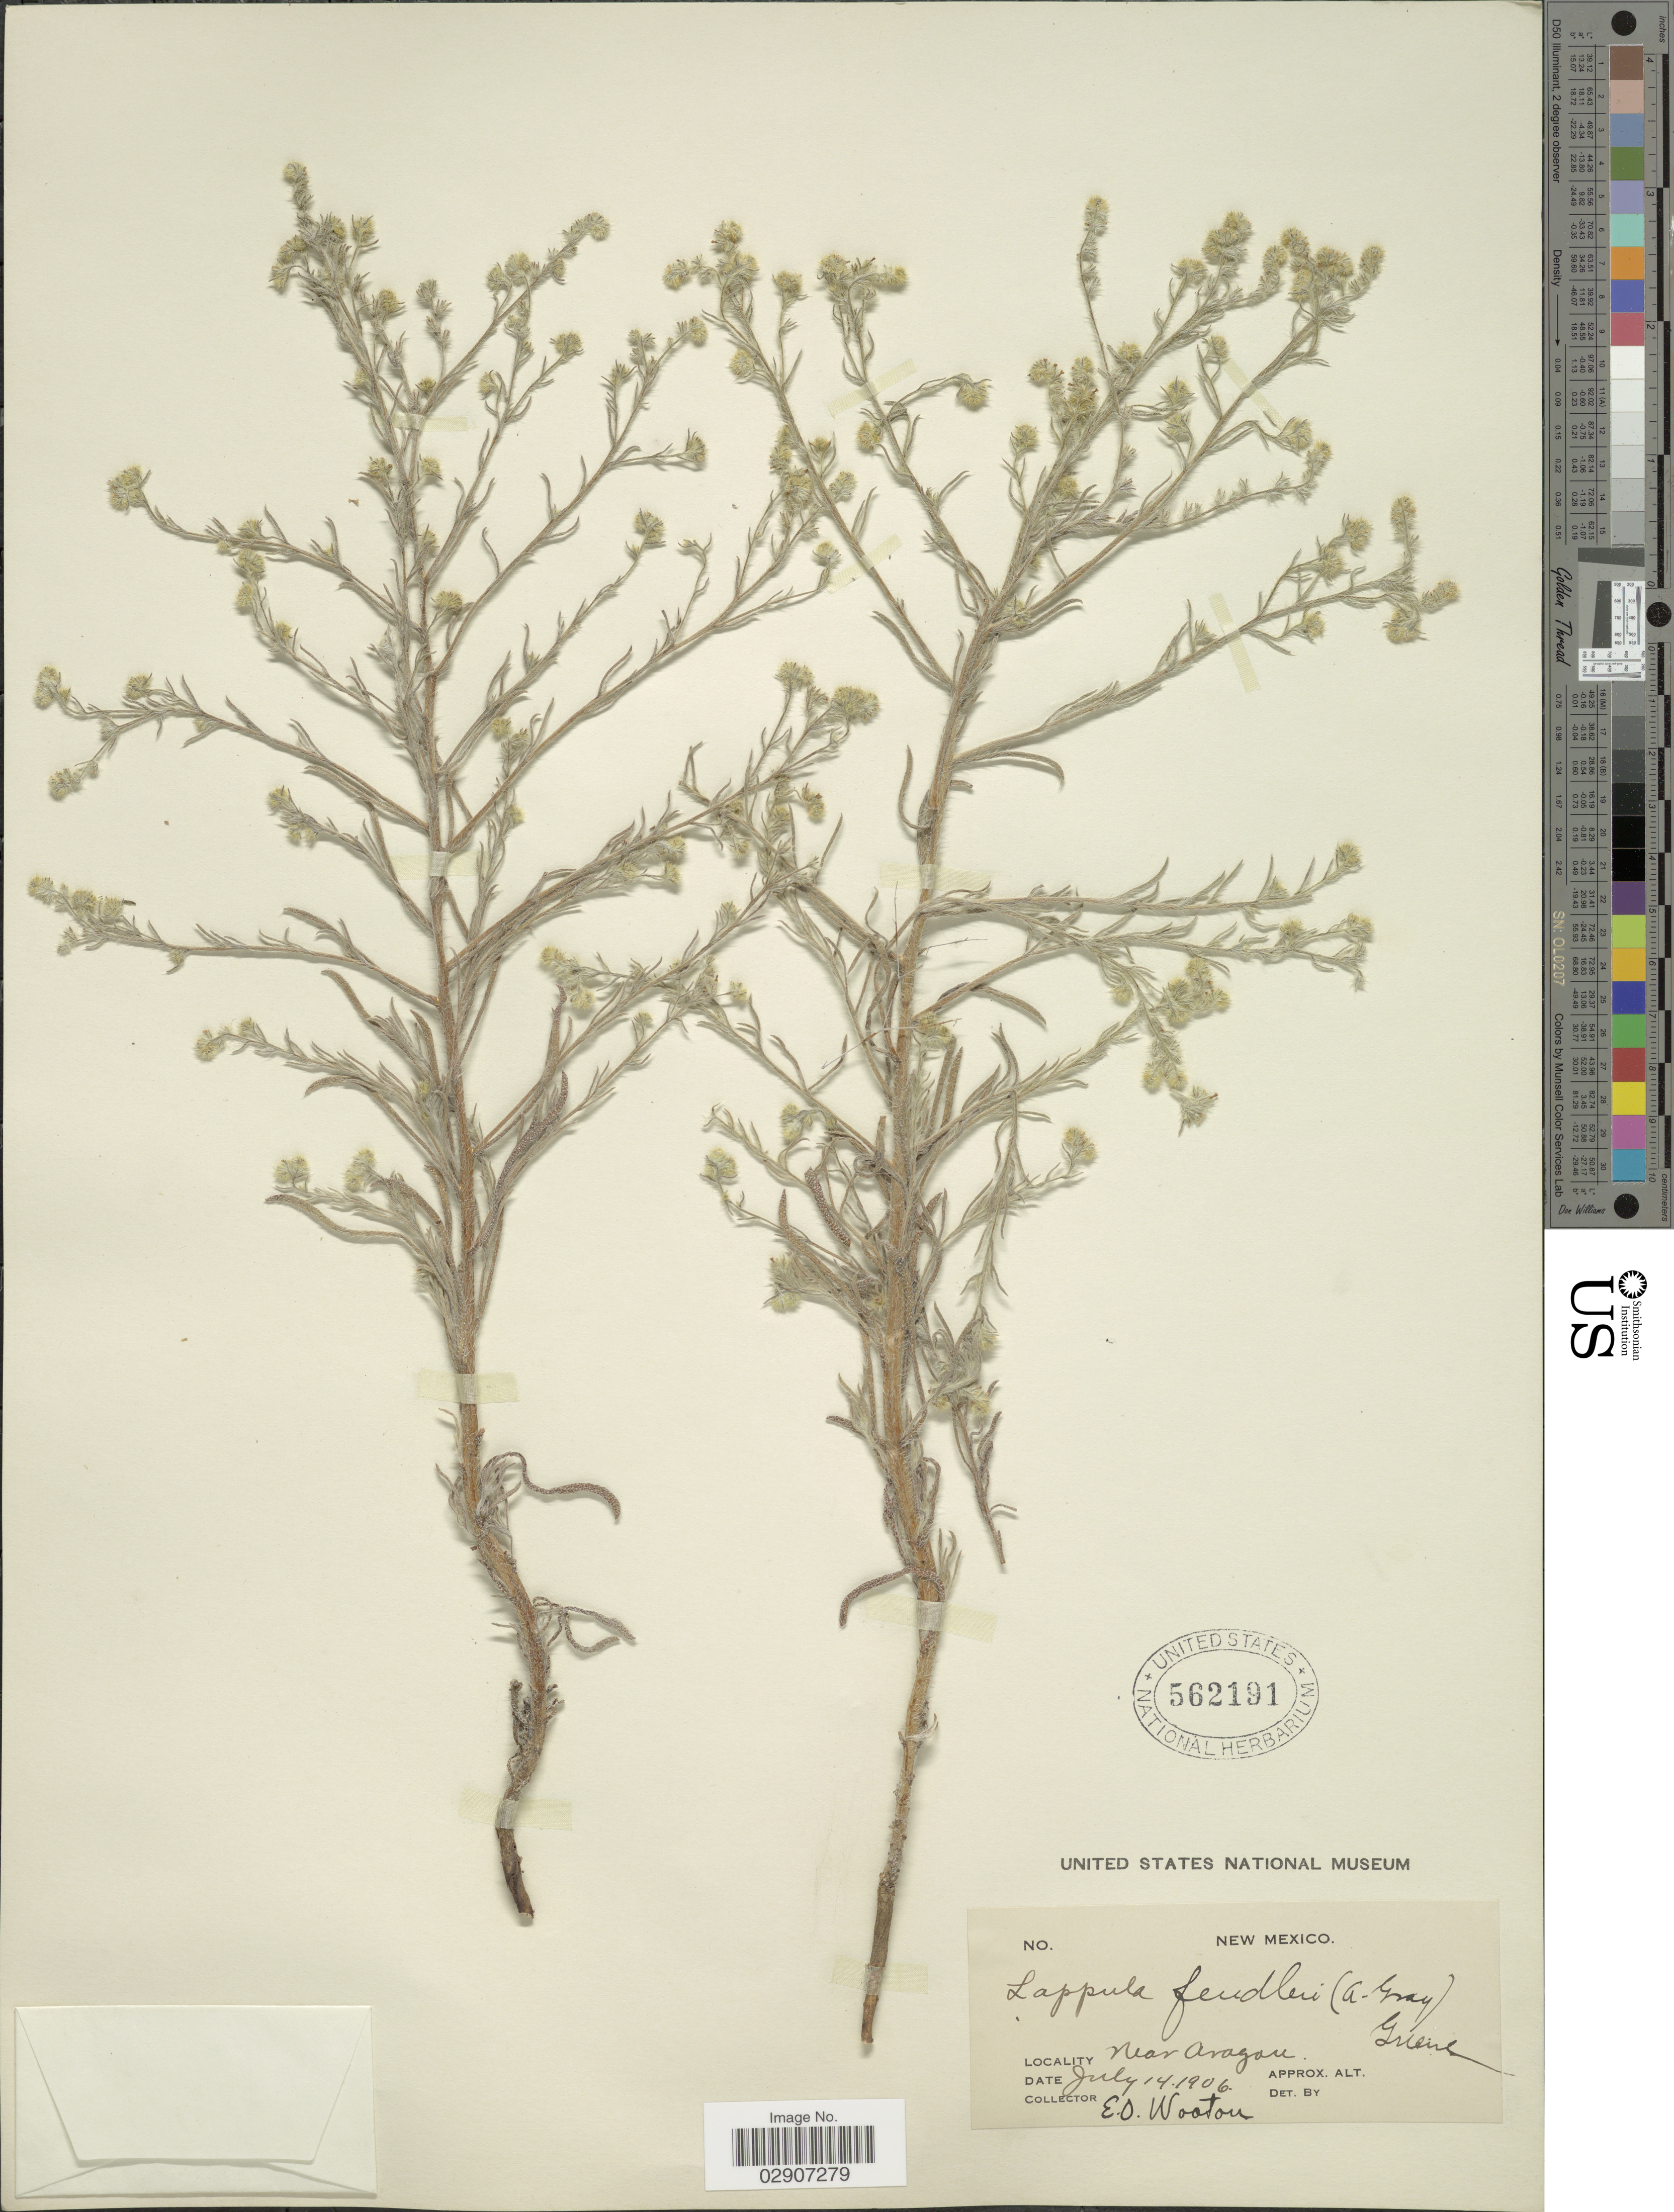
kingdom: Plantae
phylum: Tracheophyta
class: Magnoliopsida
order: Boraginales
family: Boraginaceae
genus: Cryptantha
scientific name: Cryptantha fendleri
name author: (A. Gray) Greene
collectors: E. O. Wooton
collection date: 1906-07-14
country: United States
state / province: New Mexico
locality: Near Aragon.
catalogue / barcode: US 562191